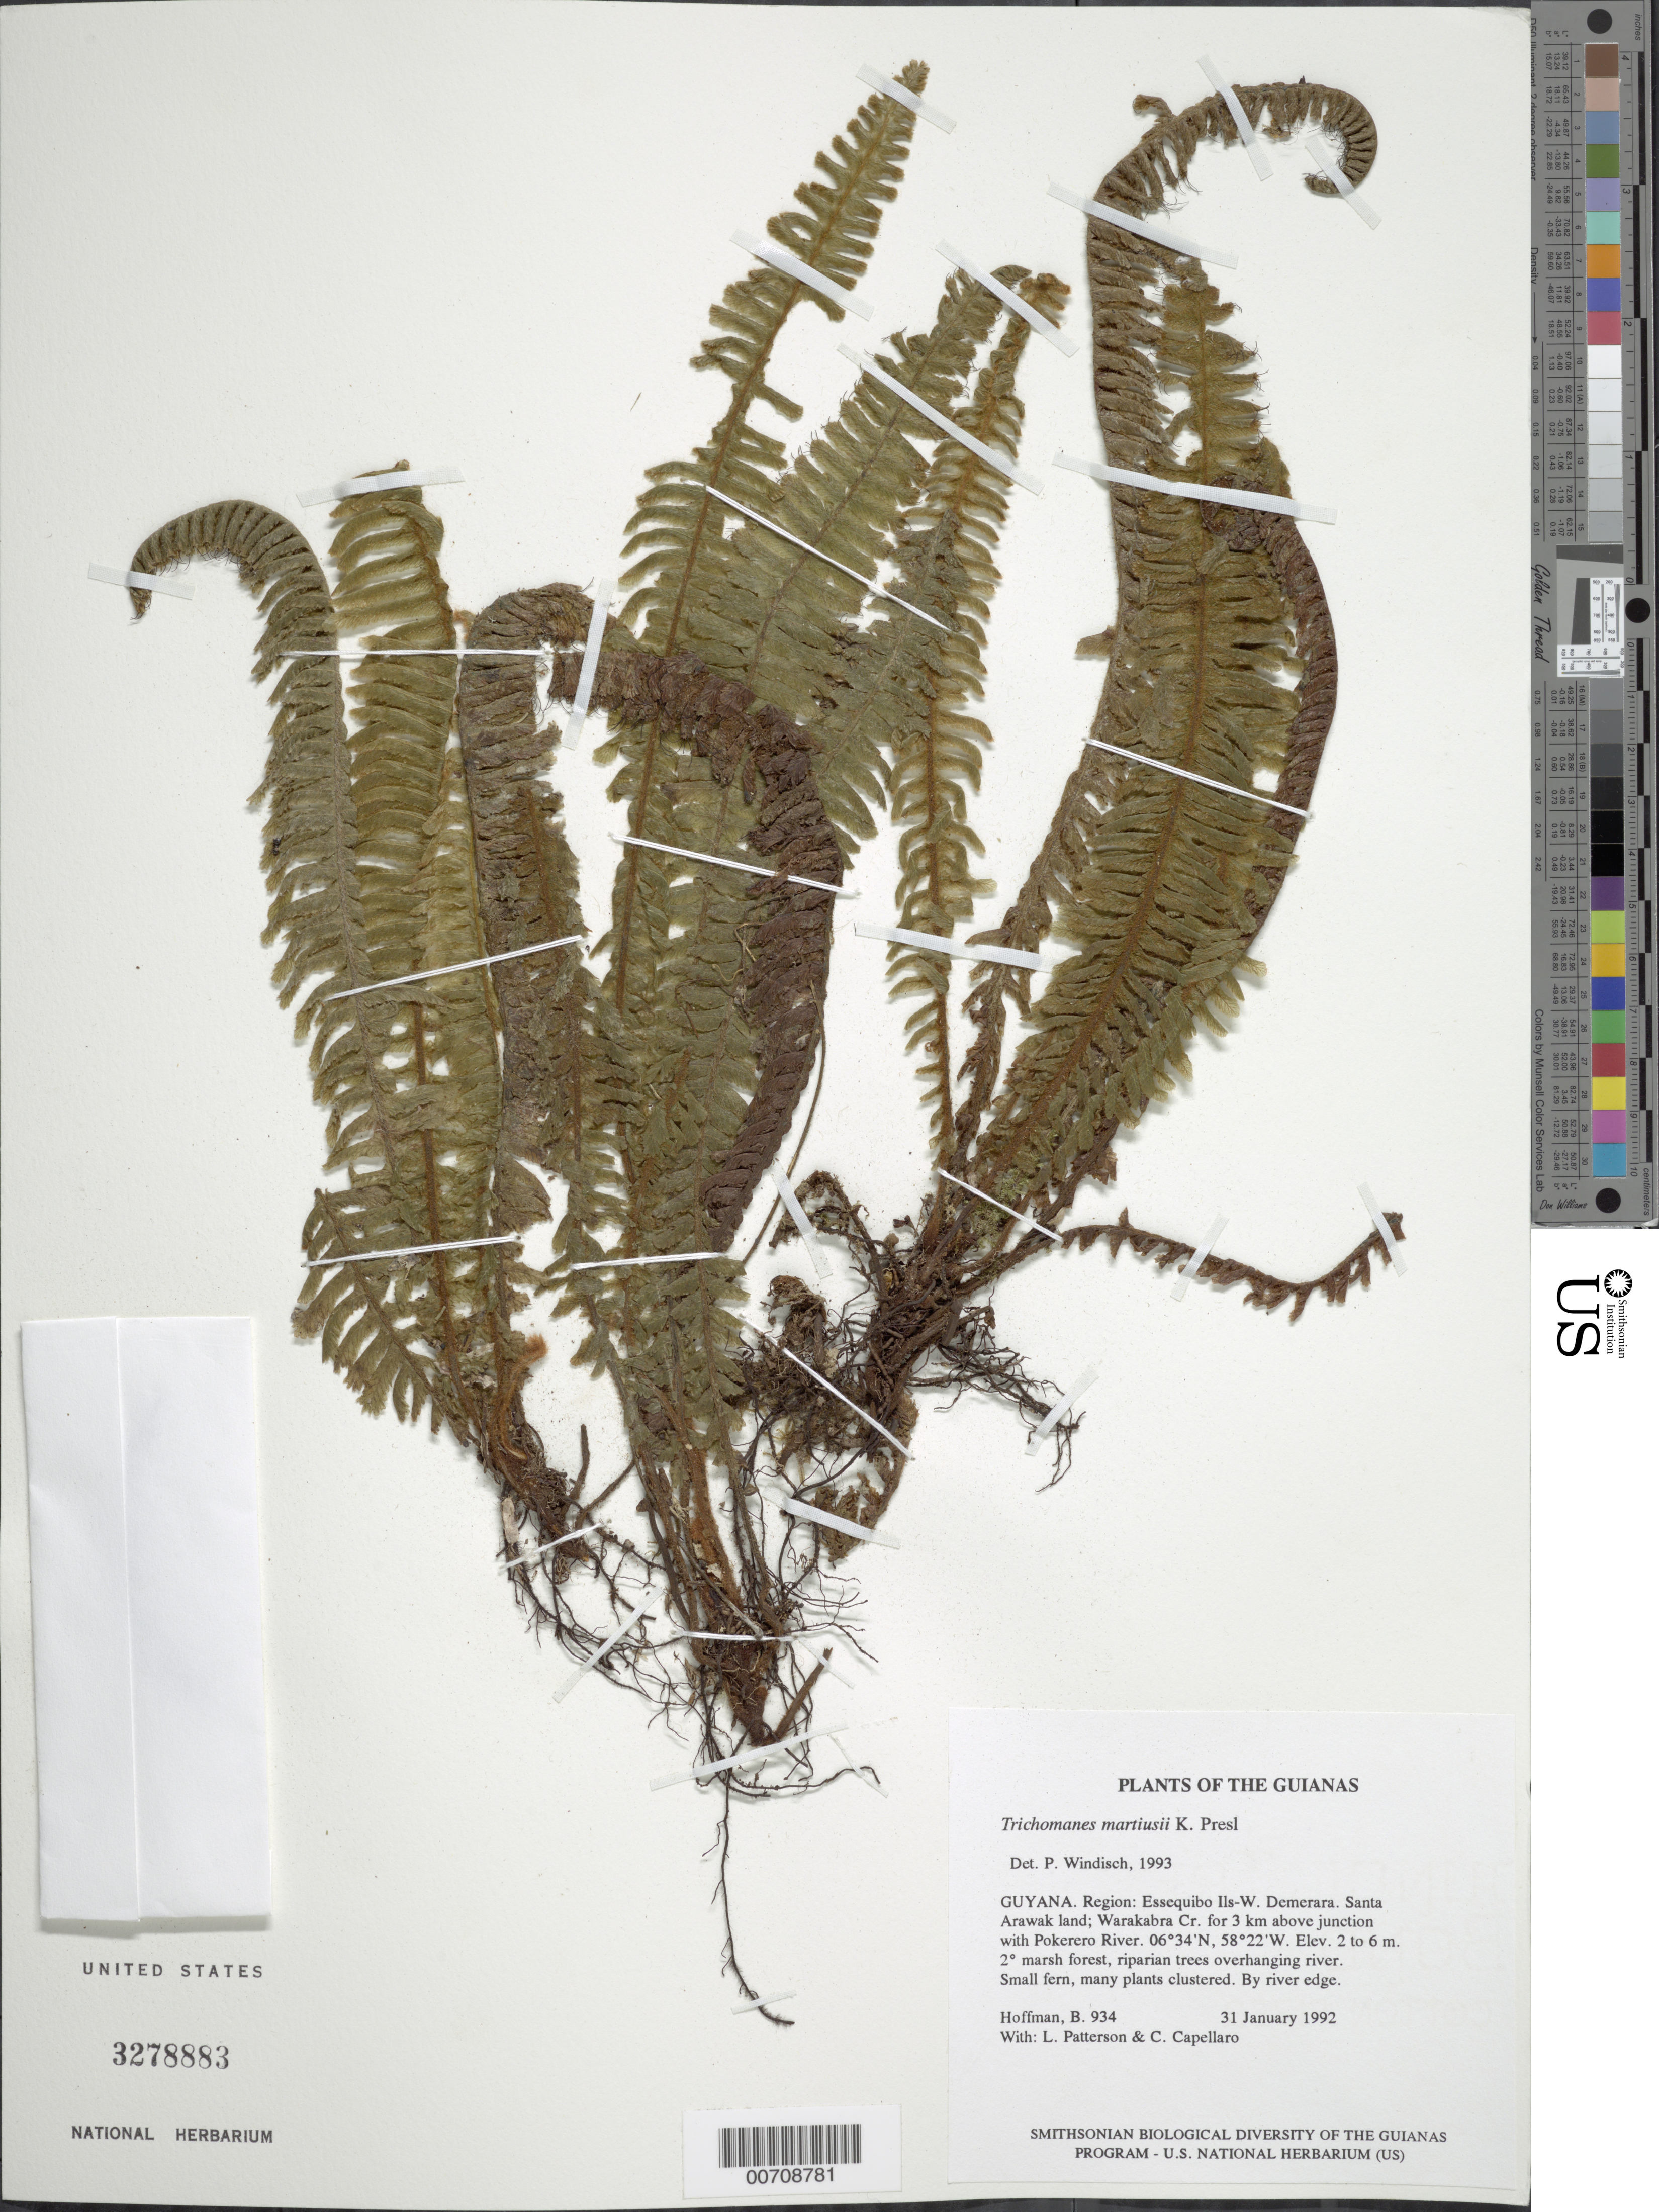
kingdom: Plantae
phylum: Tracheophyta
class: Polypodiopsida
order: Hymenophyllales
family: Hymenophyllaceae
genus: Trichomanes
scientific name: Trichomanes martiusii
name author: C. Presl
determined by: Windisch, Paulo Guenter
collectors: B. Hoffman, L. Patterson & C. Capellaro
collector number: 934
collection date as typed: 31 January 1992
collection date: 1992-01-31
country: Guyana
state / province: Essequibo Isl-W. Demerara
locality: Santa Arawak land; Warakabra Creek for 3 km above junction with Pokerero River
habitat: Secondary marsh forest, riparian trees overhanging river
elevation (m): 2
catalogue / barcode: US 3278883